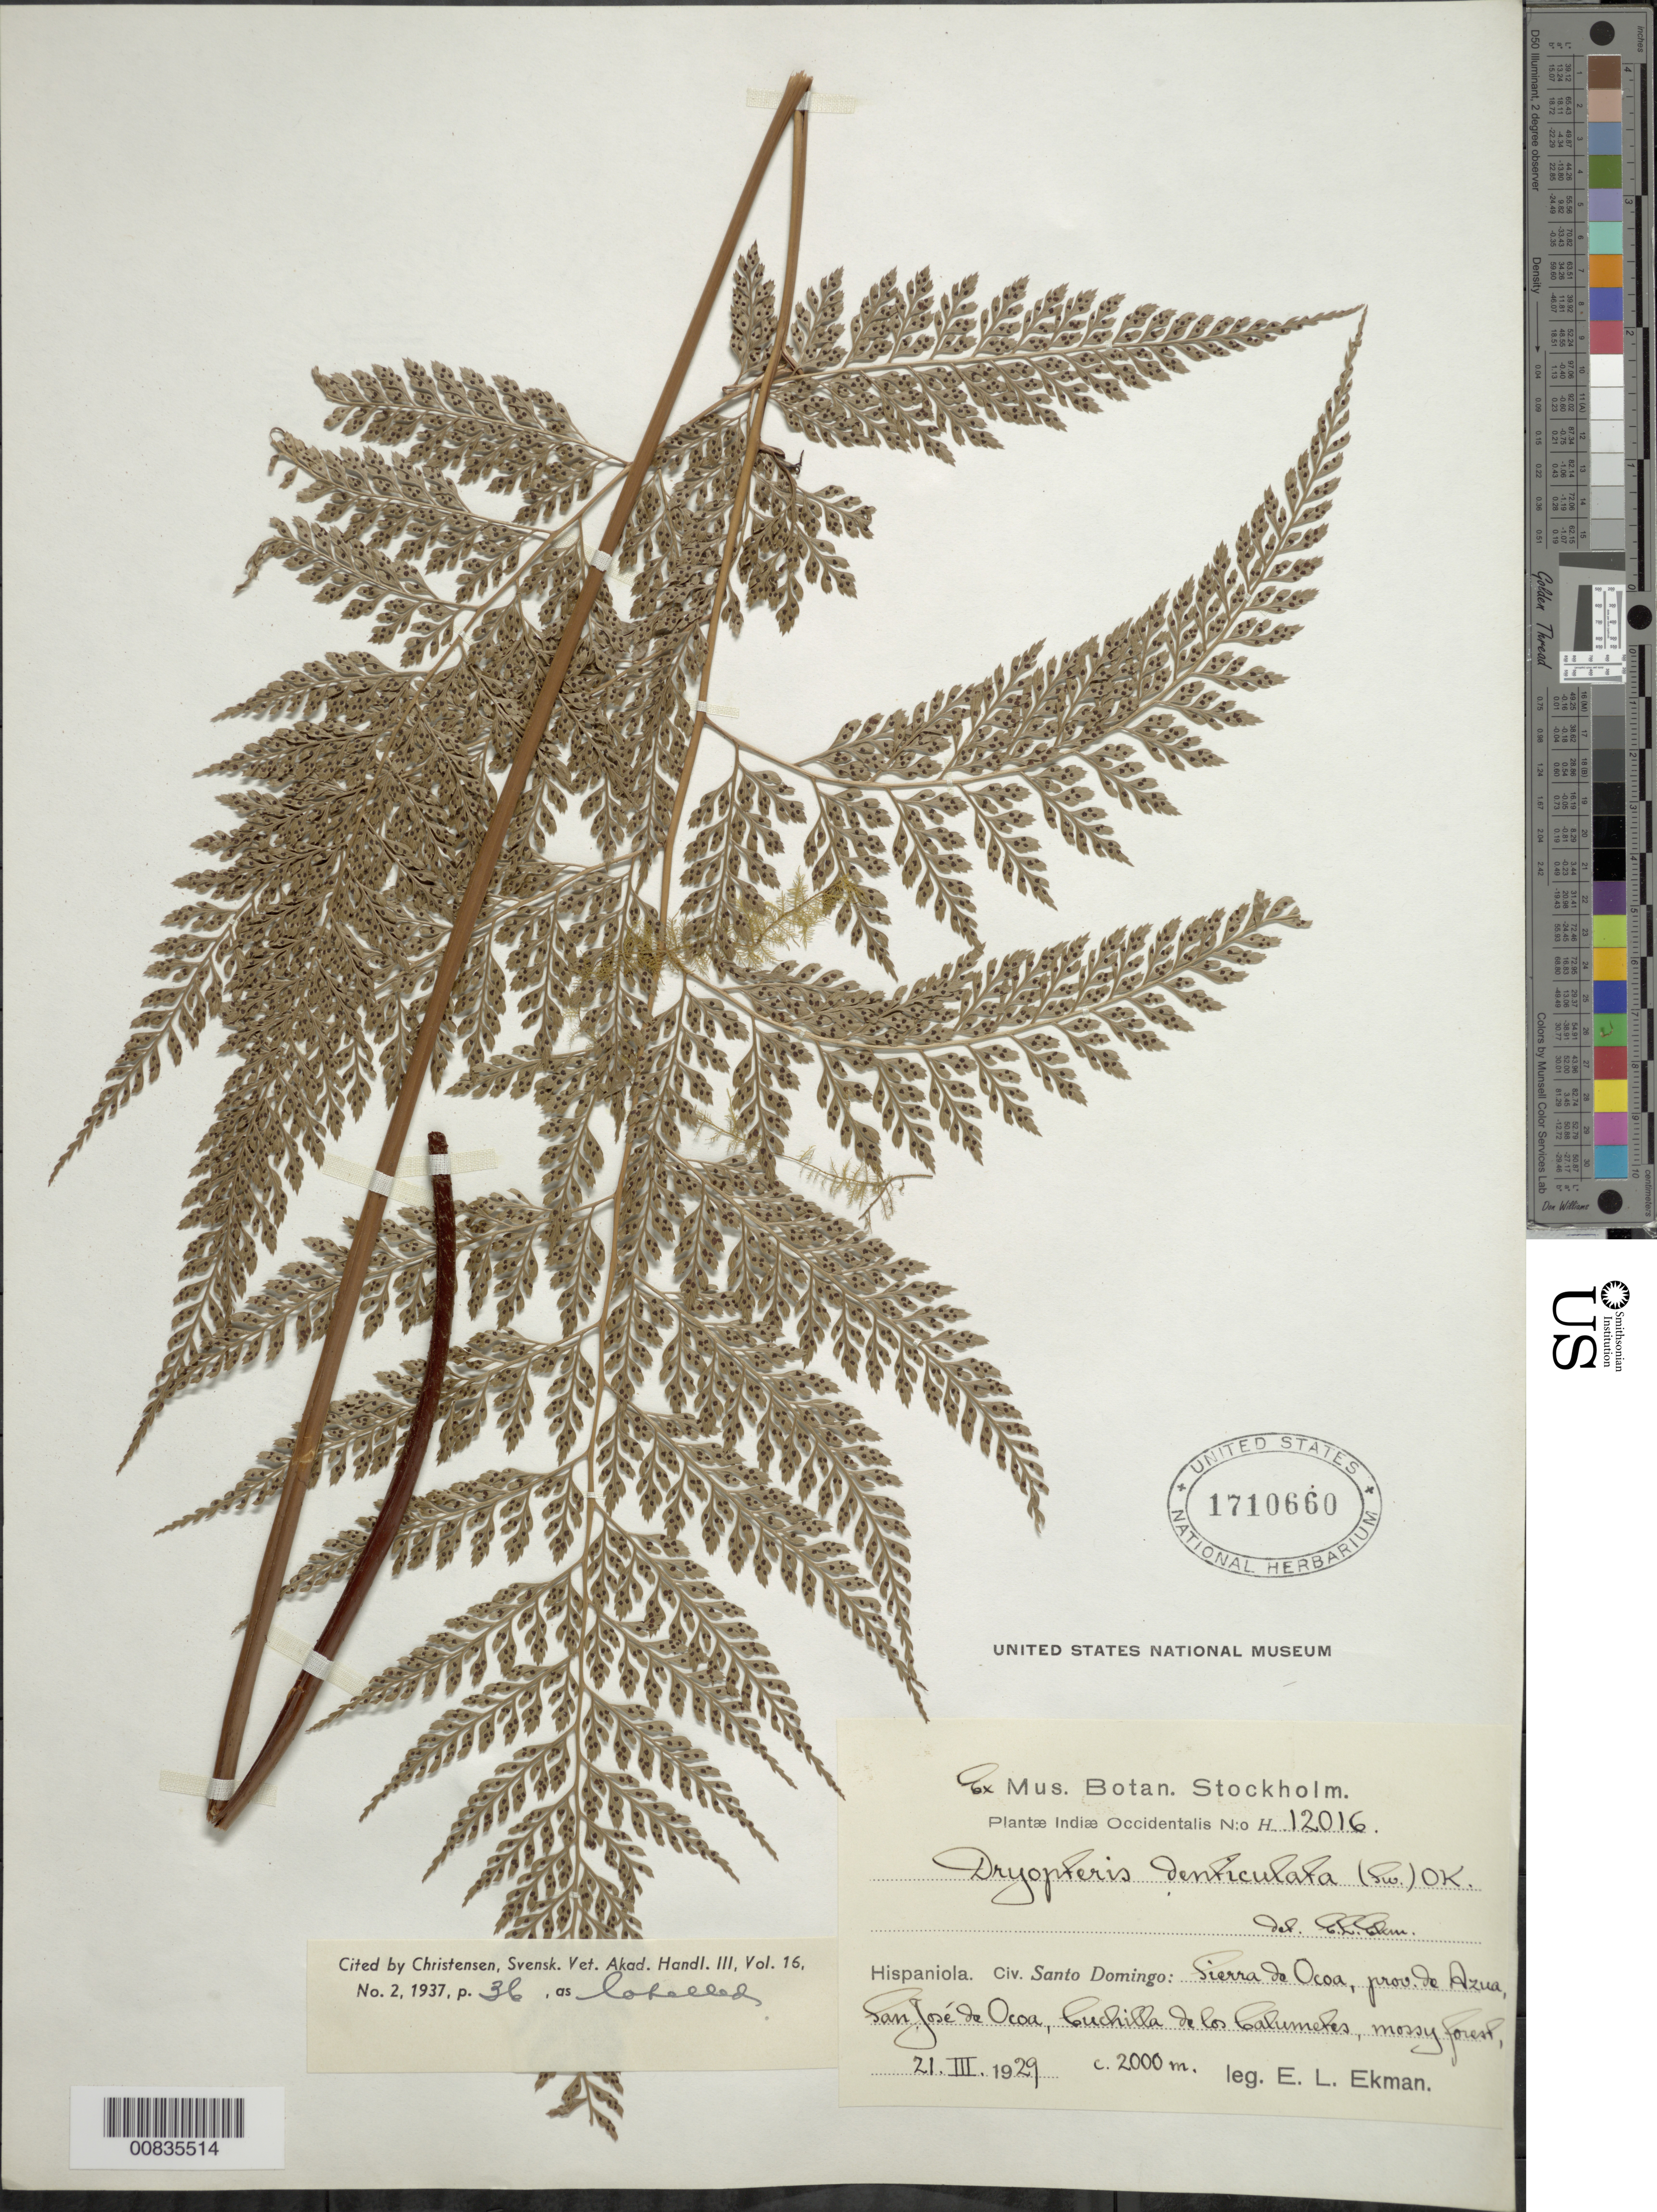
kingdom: Plantae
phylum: Tracheophyta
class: Polypodiopsida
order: Polypodiales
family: Dryopteridaceae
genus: Arachniodes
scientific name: Arachniodes denticulata var. denticulata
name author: (Sw.) Ching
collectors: E. L. Ekman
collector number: H 12016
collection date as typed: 21 Mar 1929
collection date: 1929-03-21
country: Dominican Republic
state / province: Azua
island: Hispaniola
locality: Sierra de Ocoa, San José de Ocoa, Cuchilla de los Calumetes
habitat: Mossy forest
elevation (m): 2000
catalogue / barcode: US 1710660